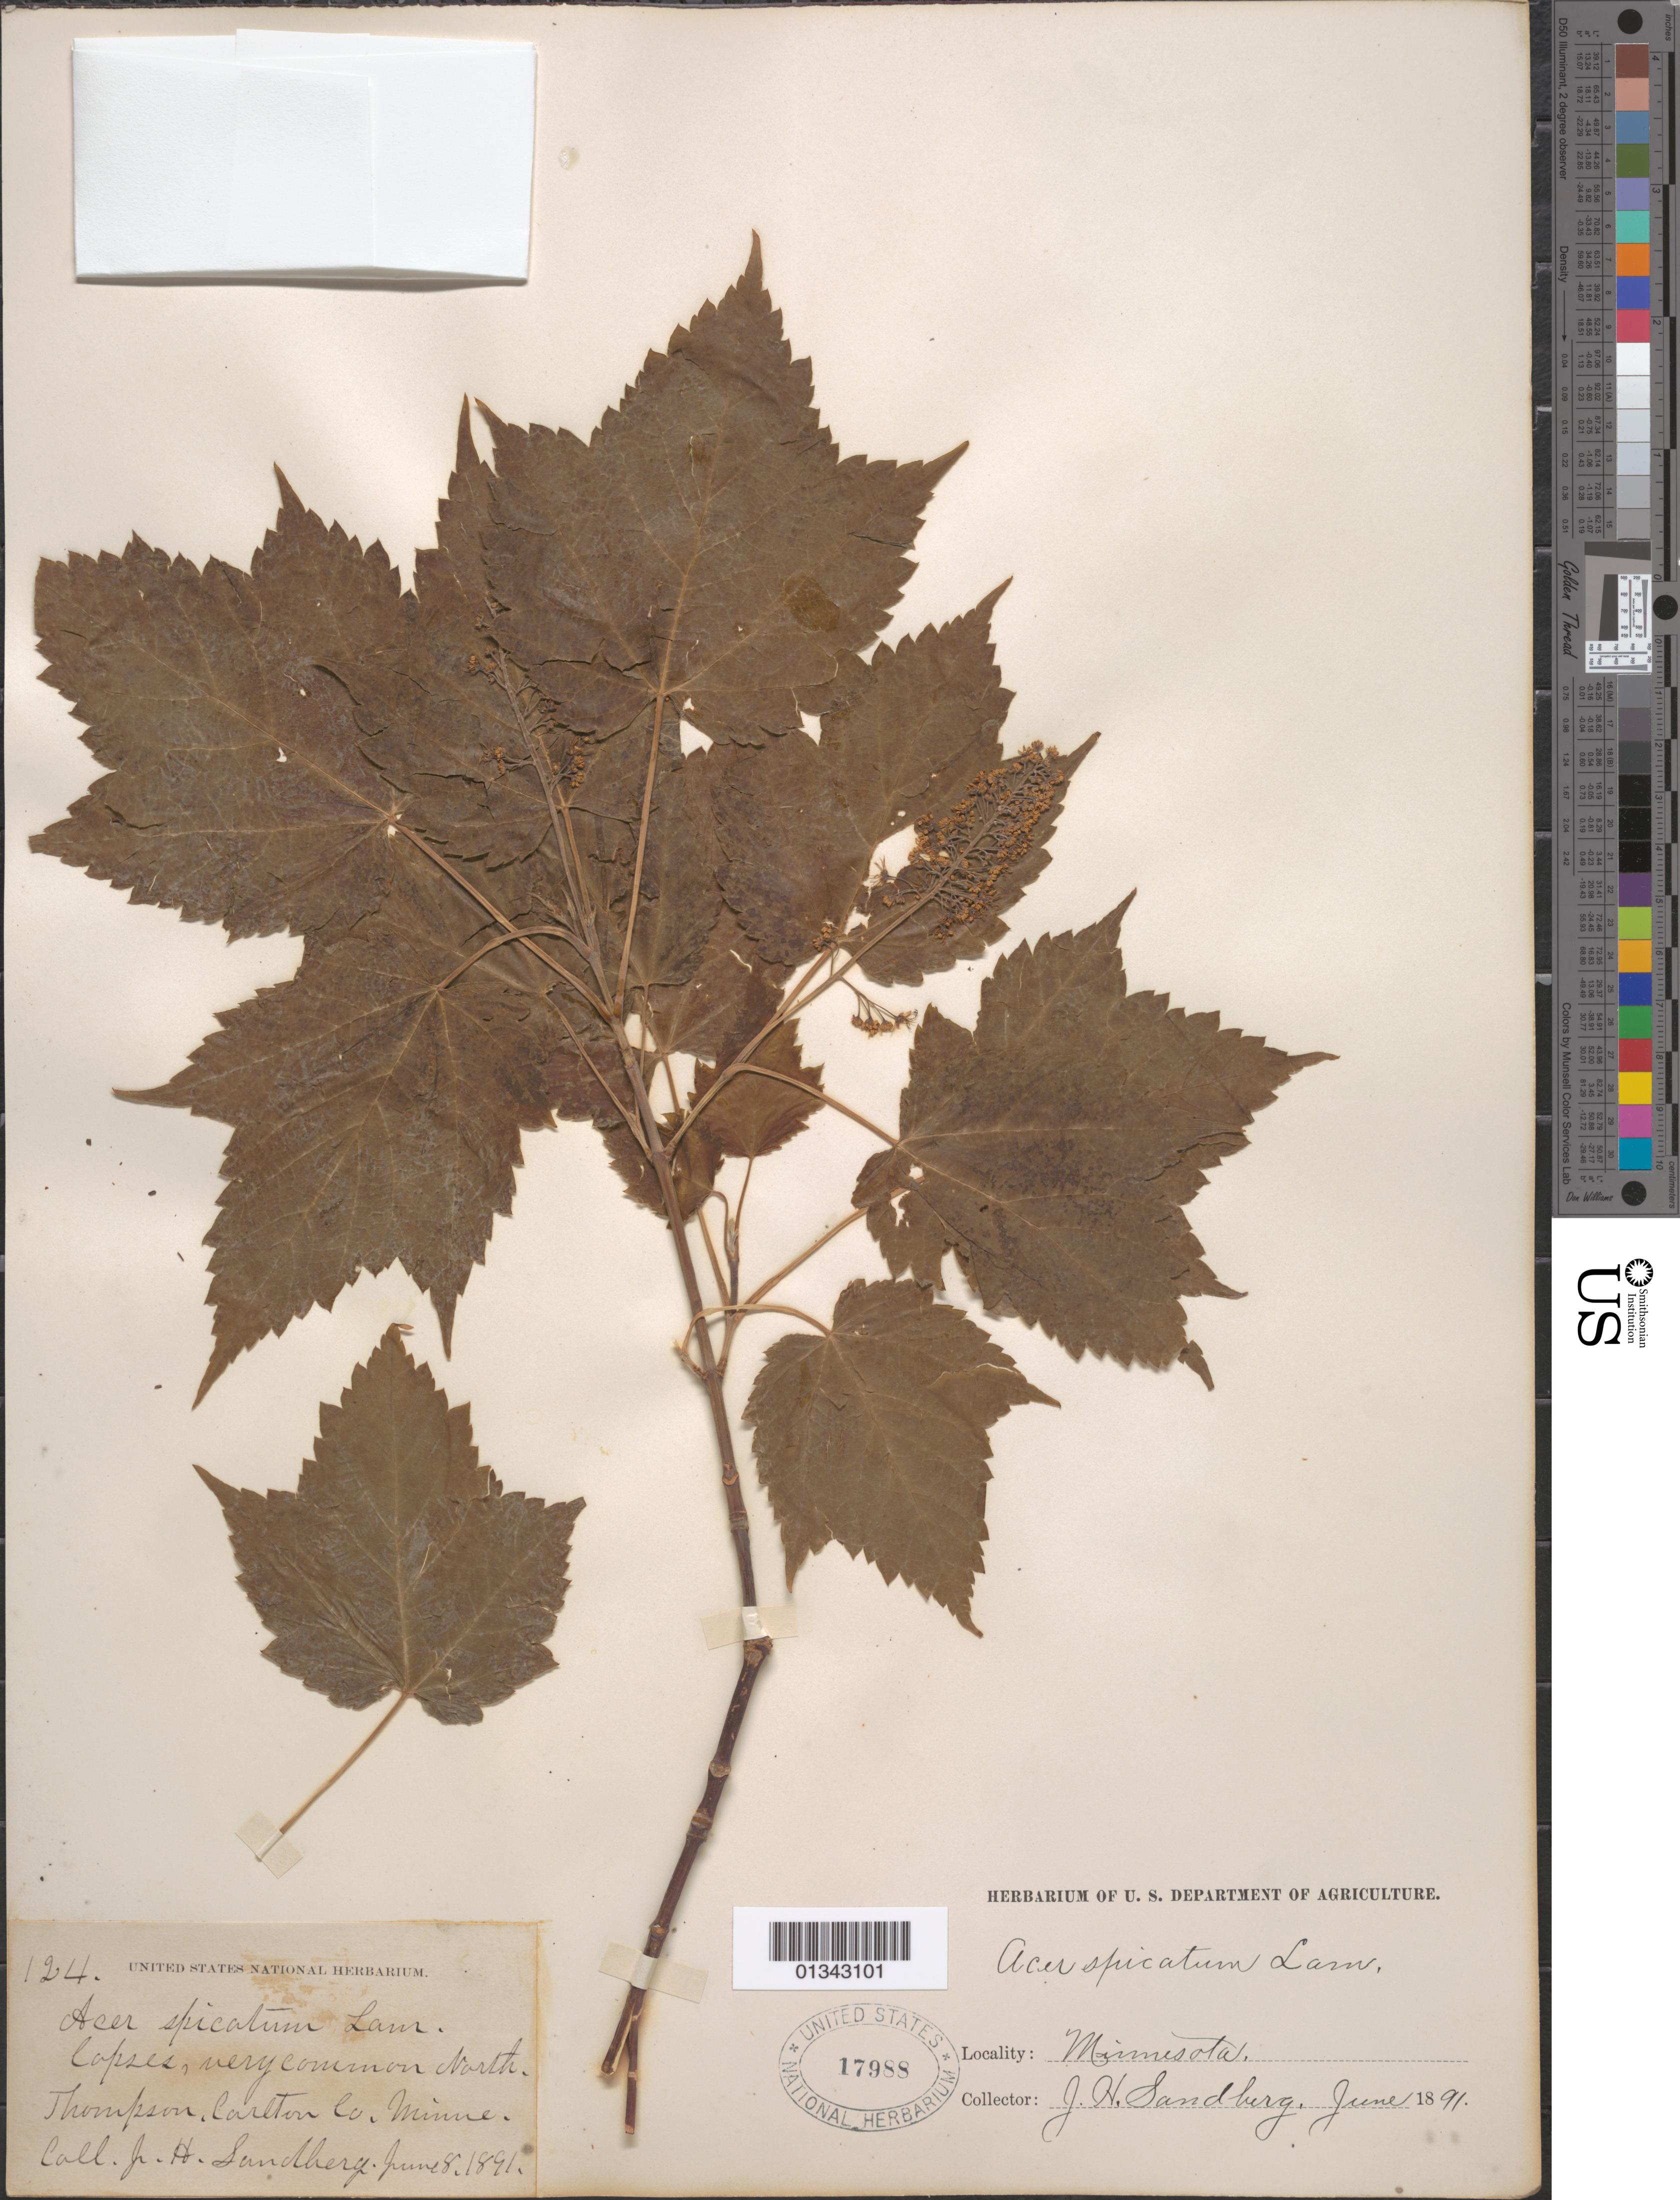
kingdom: Plantae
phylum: Tracheophyta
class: Magnoliopsida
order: Sapindales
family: Sapindaceae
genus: Acer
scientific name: Acer spicatum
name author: Lam.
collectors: J. H. Sandberg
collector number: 124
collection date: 1891-06-08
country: United States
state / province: Minnesota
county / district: Carlton County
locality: Carlton County, North Thompson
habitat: Copses, very common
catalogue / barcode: US 17988